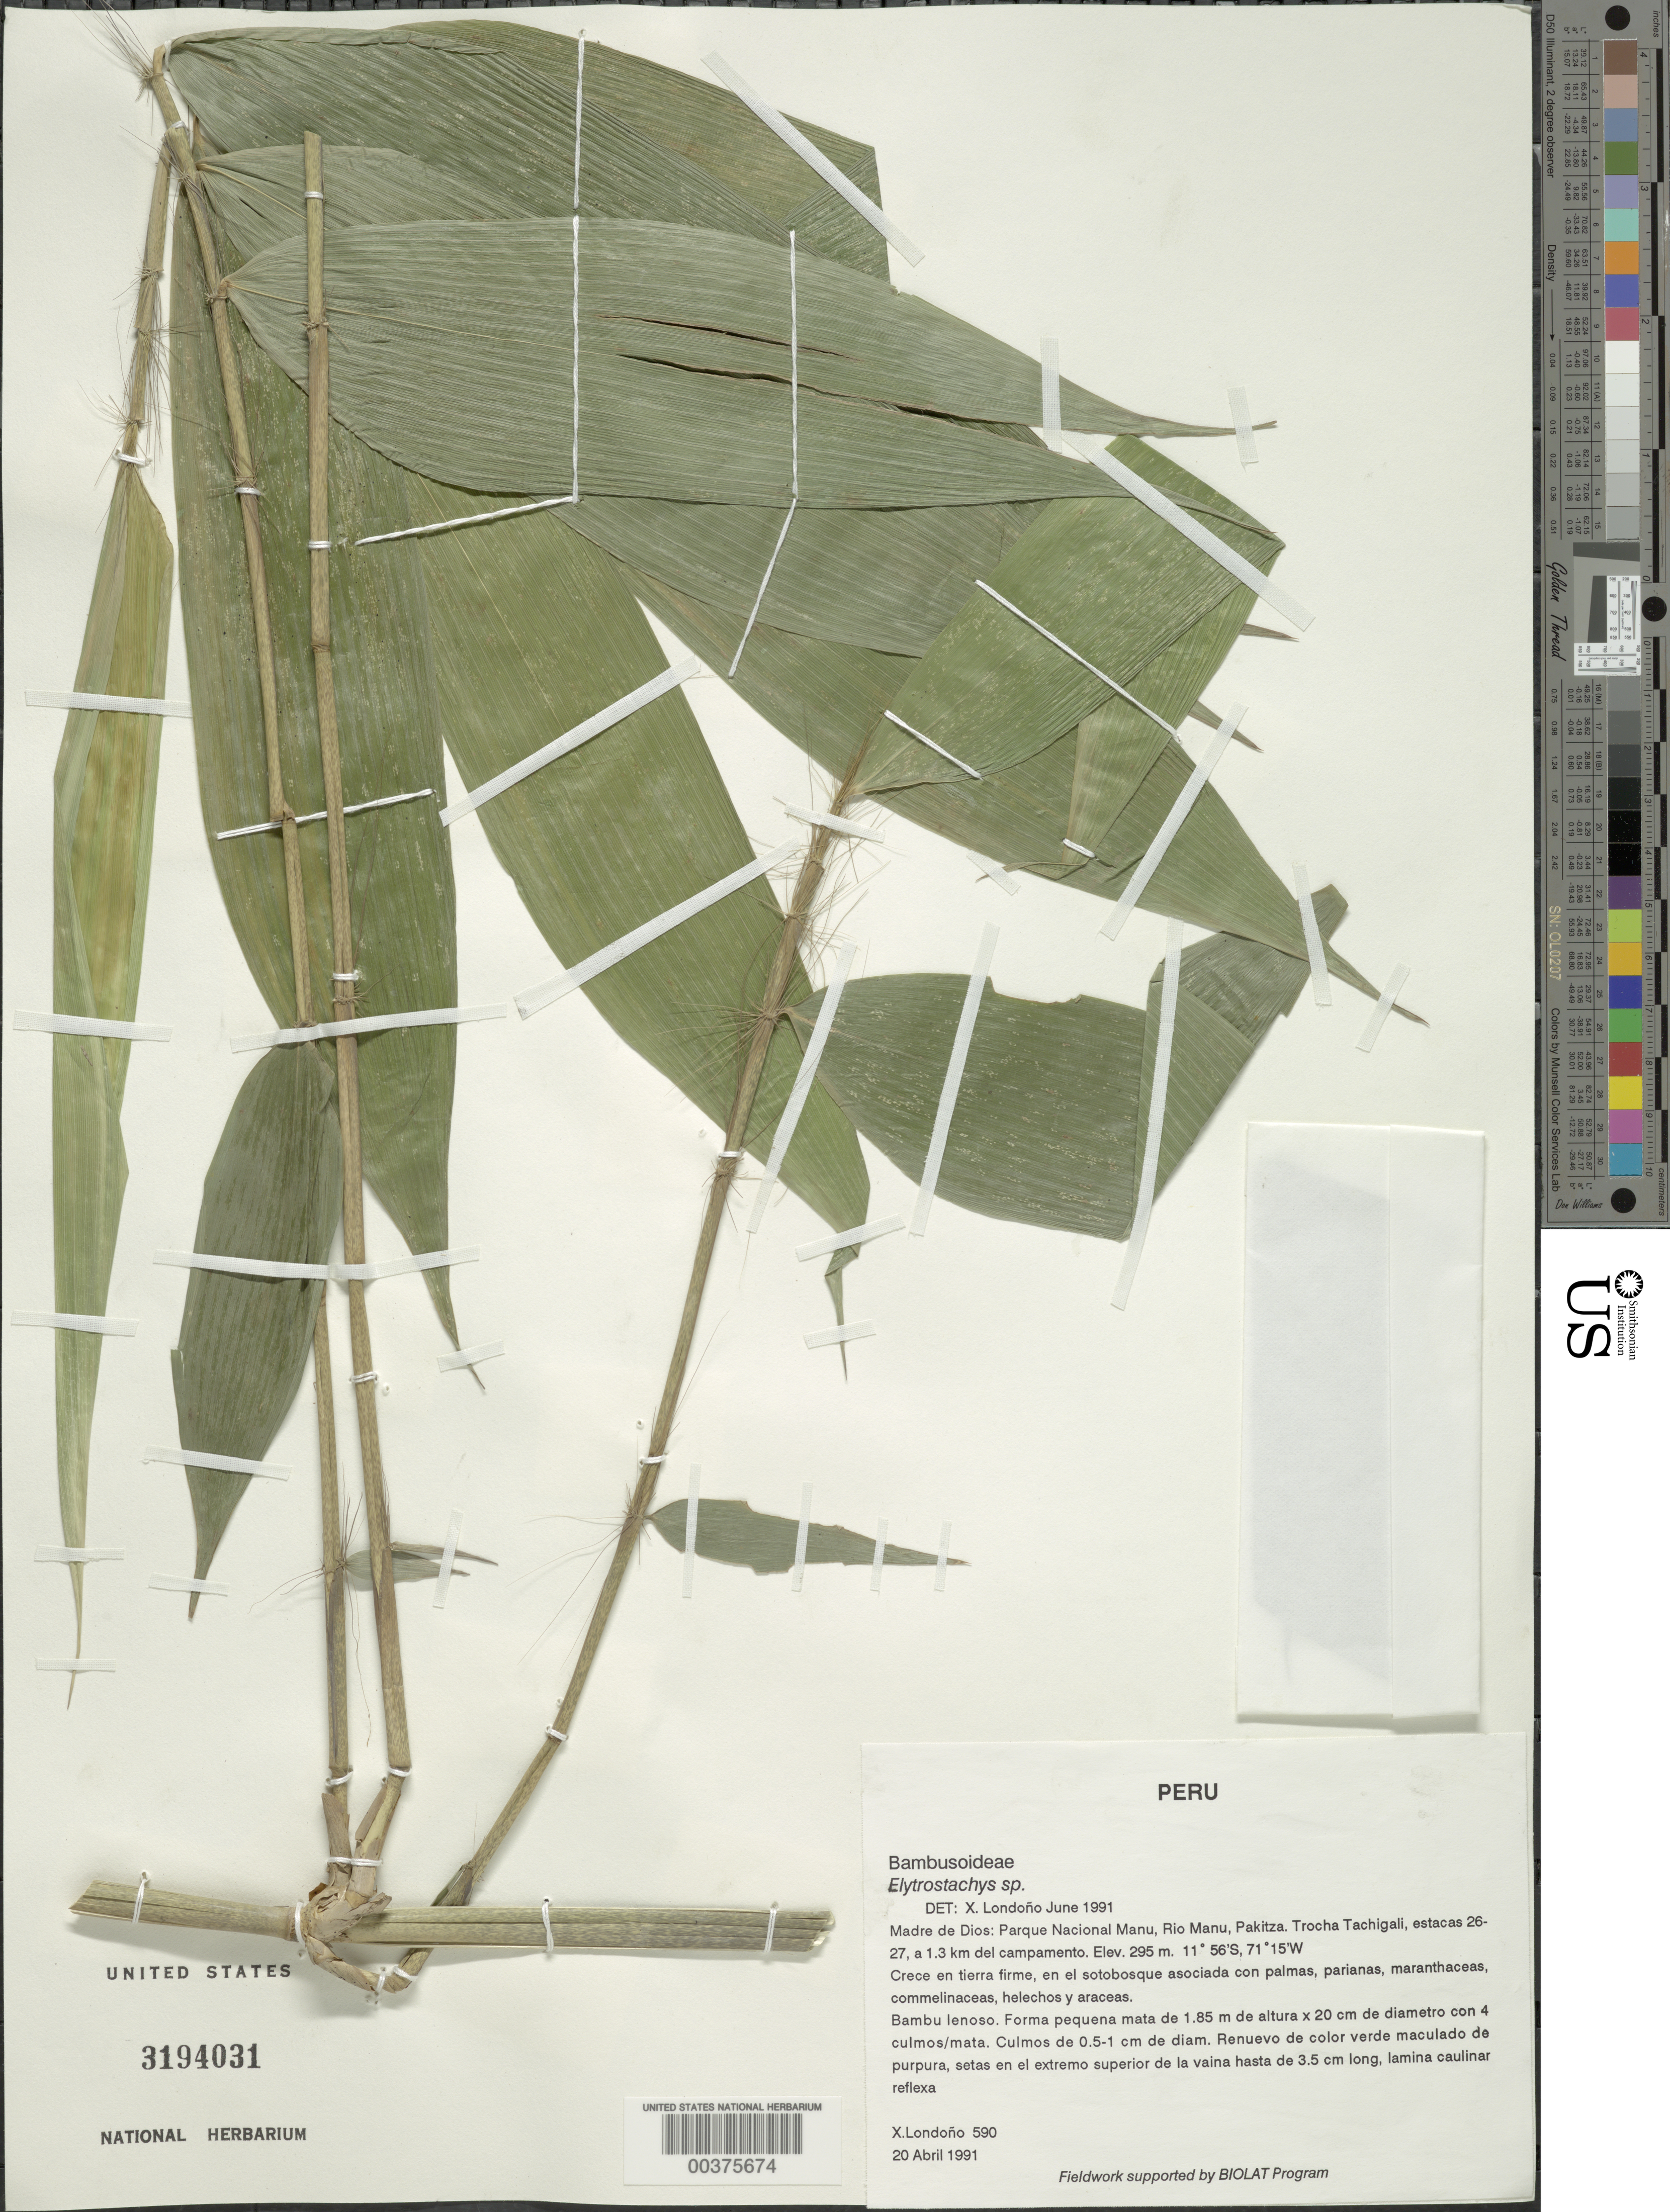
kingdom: Plantae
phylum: Tracheophyta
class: Liliopsida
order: Poales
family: Poaceae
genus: Elytrostachys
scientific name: Elytrostachys sp.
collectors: X. Londoño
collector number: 590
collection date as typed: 20 Apr 1991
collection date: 1991-04-20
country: Peru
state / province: Madre de Dios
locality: Parque nacional manu, rio manu, pakitza. trocha tachigali, estacas 27-36, a 1.3 km de campamento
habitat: Crece en tierra firme bajo el dosel de la selva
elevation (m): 295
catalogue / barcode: US 3194031